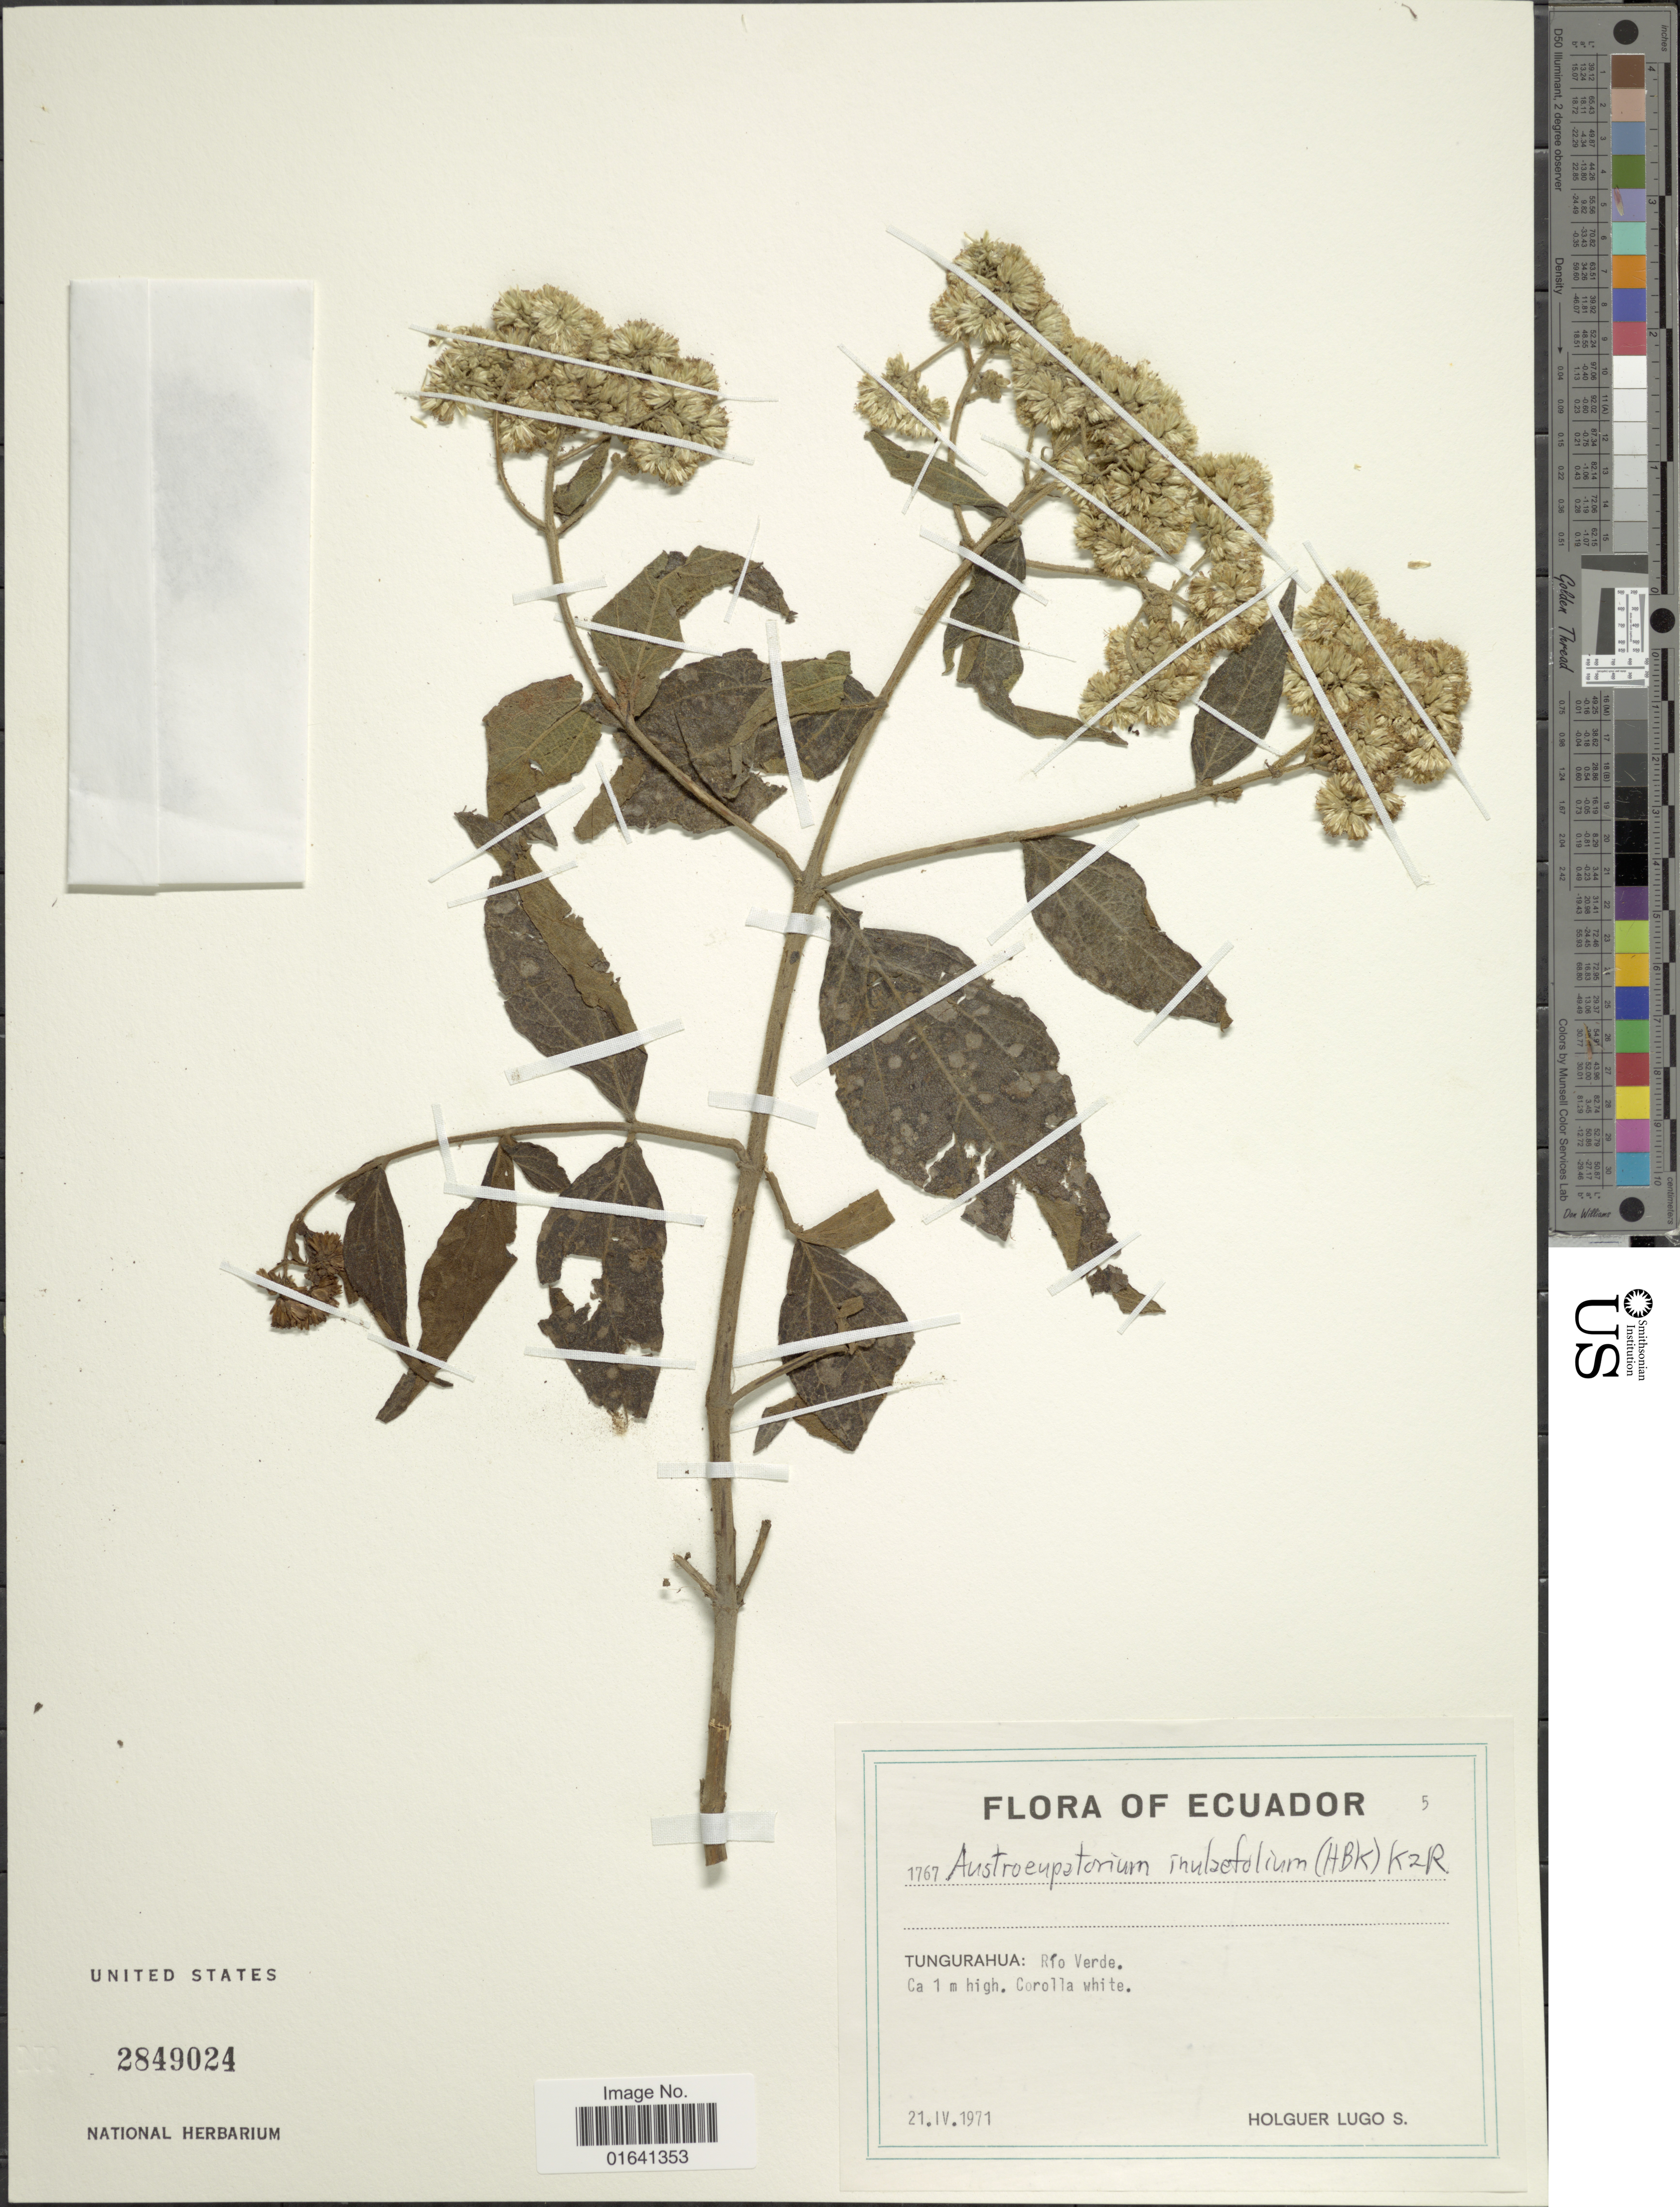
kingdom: Plantae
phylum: Tracheophyta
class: Magnoliopsida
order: Asterales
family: Asteraceae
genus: Austroeupatorium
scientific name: Austroeupatorium inulaefolium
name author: (Kunth) R.M. King & H. Rob.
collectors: H. Lugo S.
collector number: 1767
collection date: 1971-04-21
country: Ecuador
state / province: Tungurahua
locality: Río Verde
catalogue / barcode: US 289024